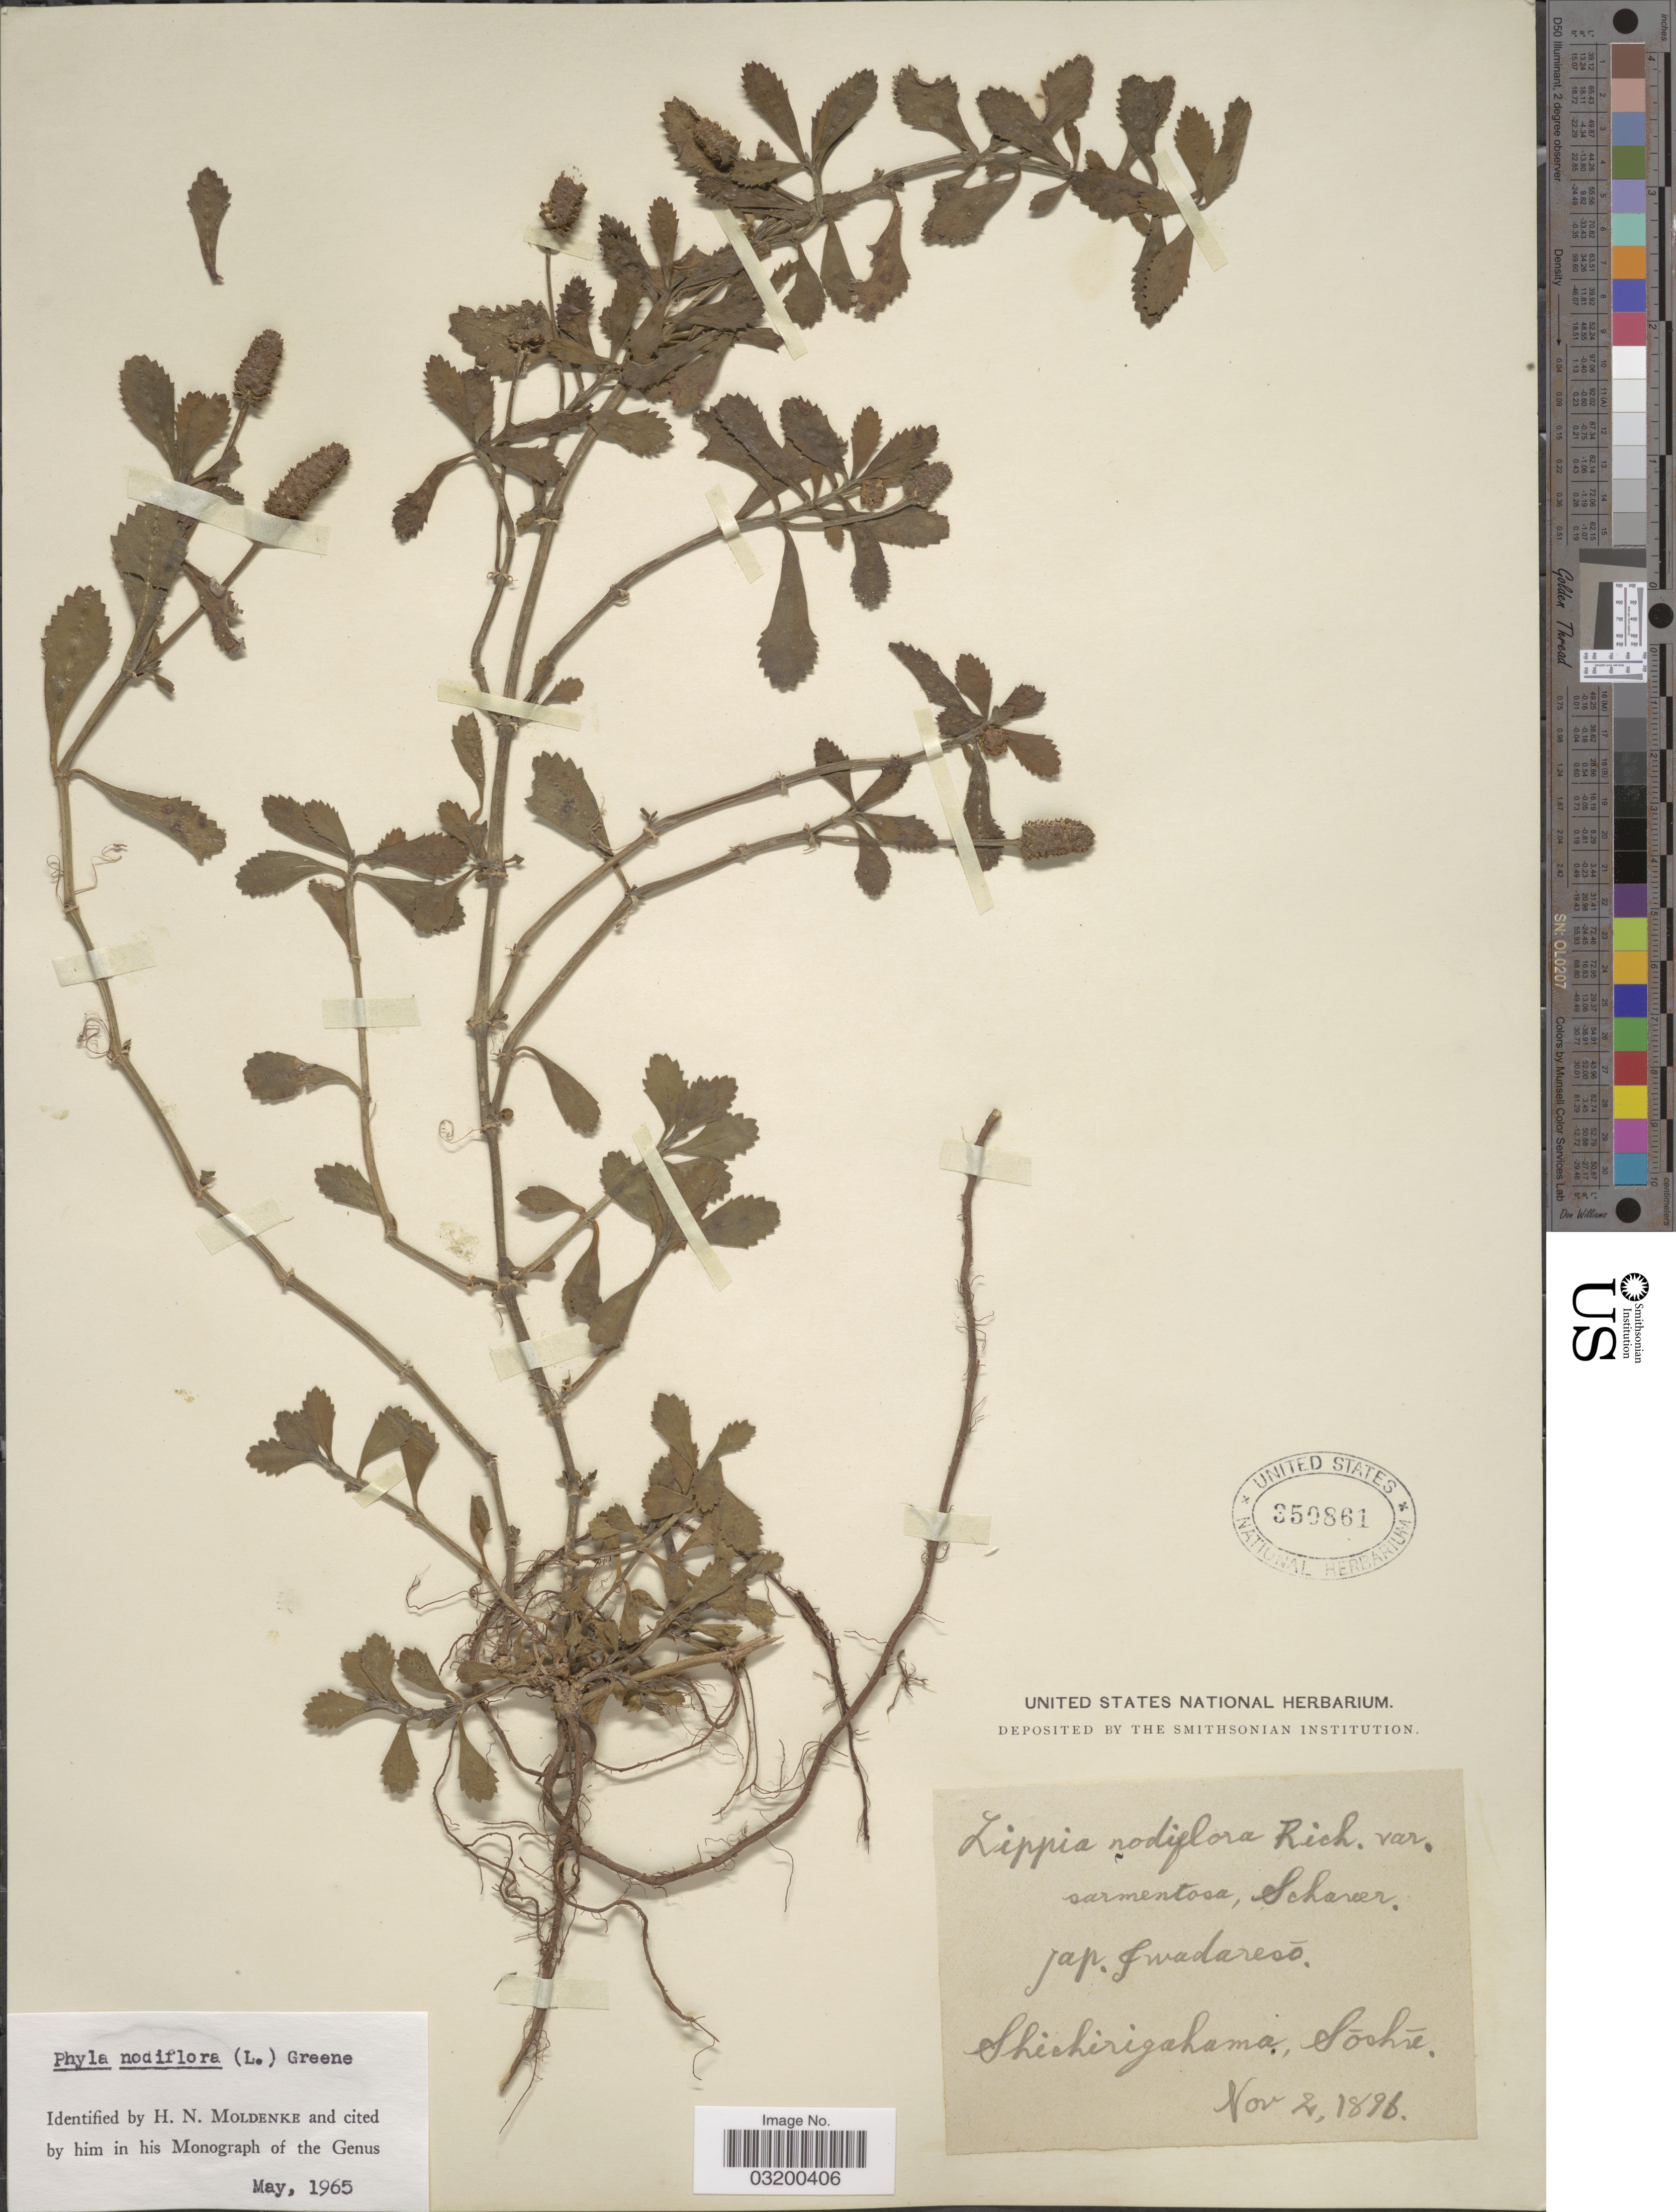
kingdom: Plantae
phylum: Tracheophyta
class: Magnoliopsida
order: Lamiales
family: Verbenaceae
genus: Phyla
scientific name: Phyla nodiflora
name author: (L.) Greene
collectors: ex herb. United States National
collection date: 1896-11-02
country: Japan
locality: Shichirigahama, Sōshu.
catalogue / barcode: US 350861